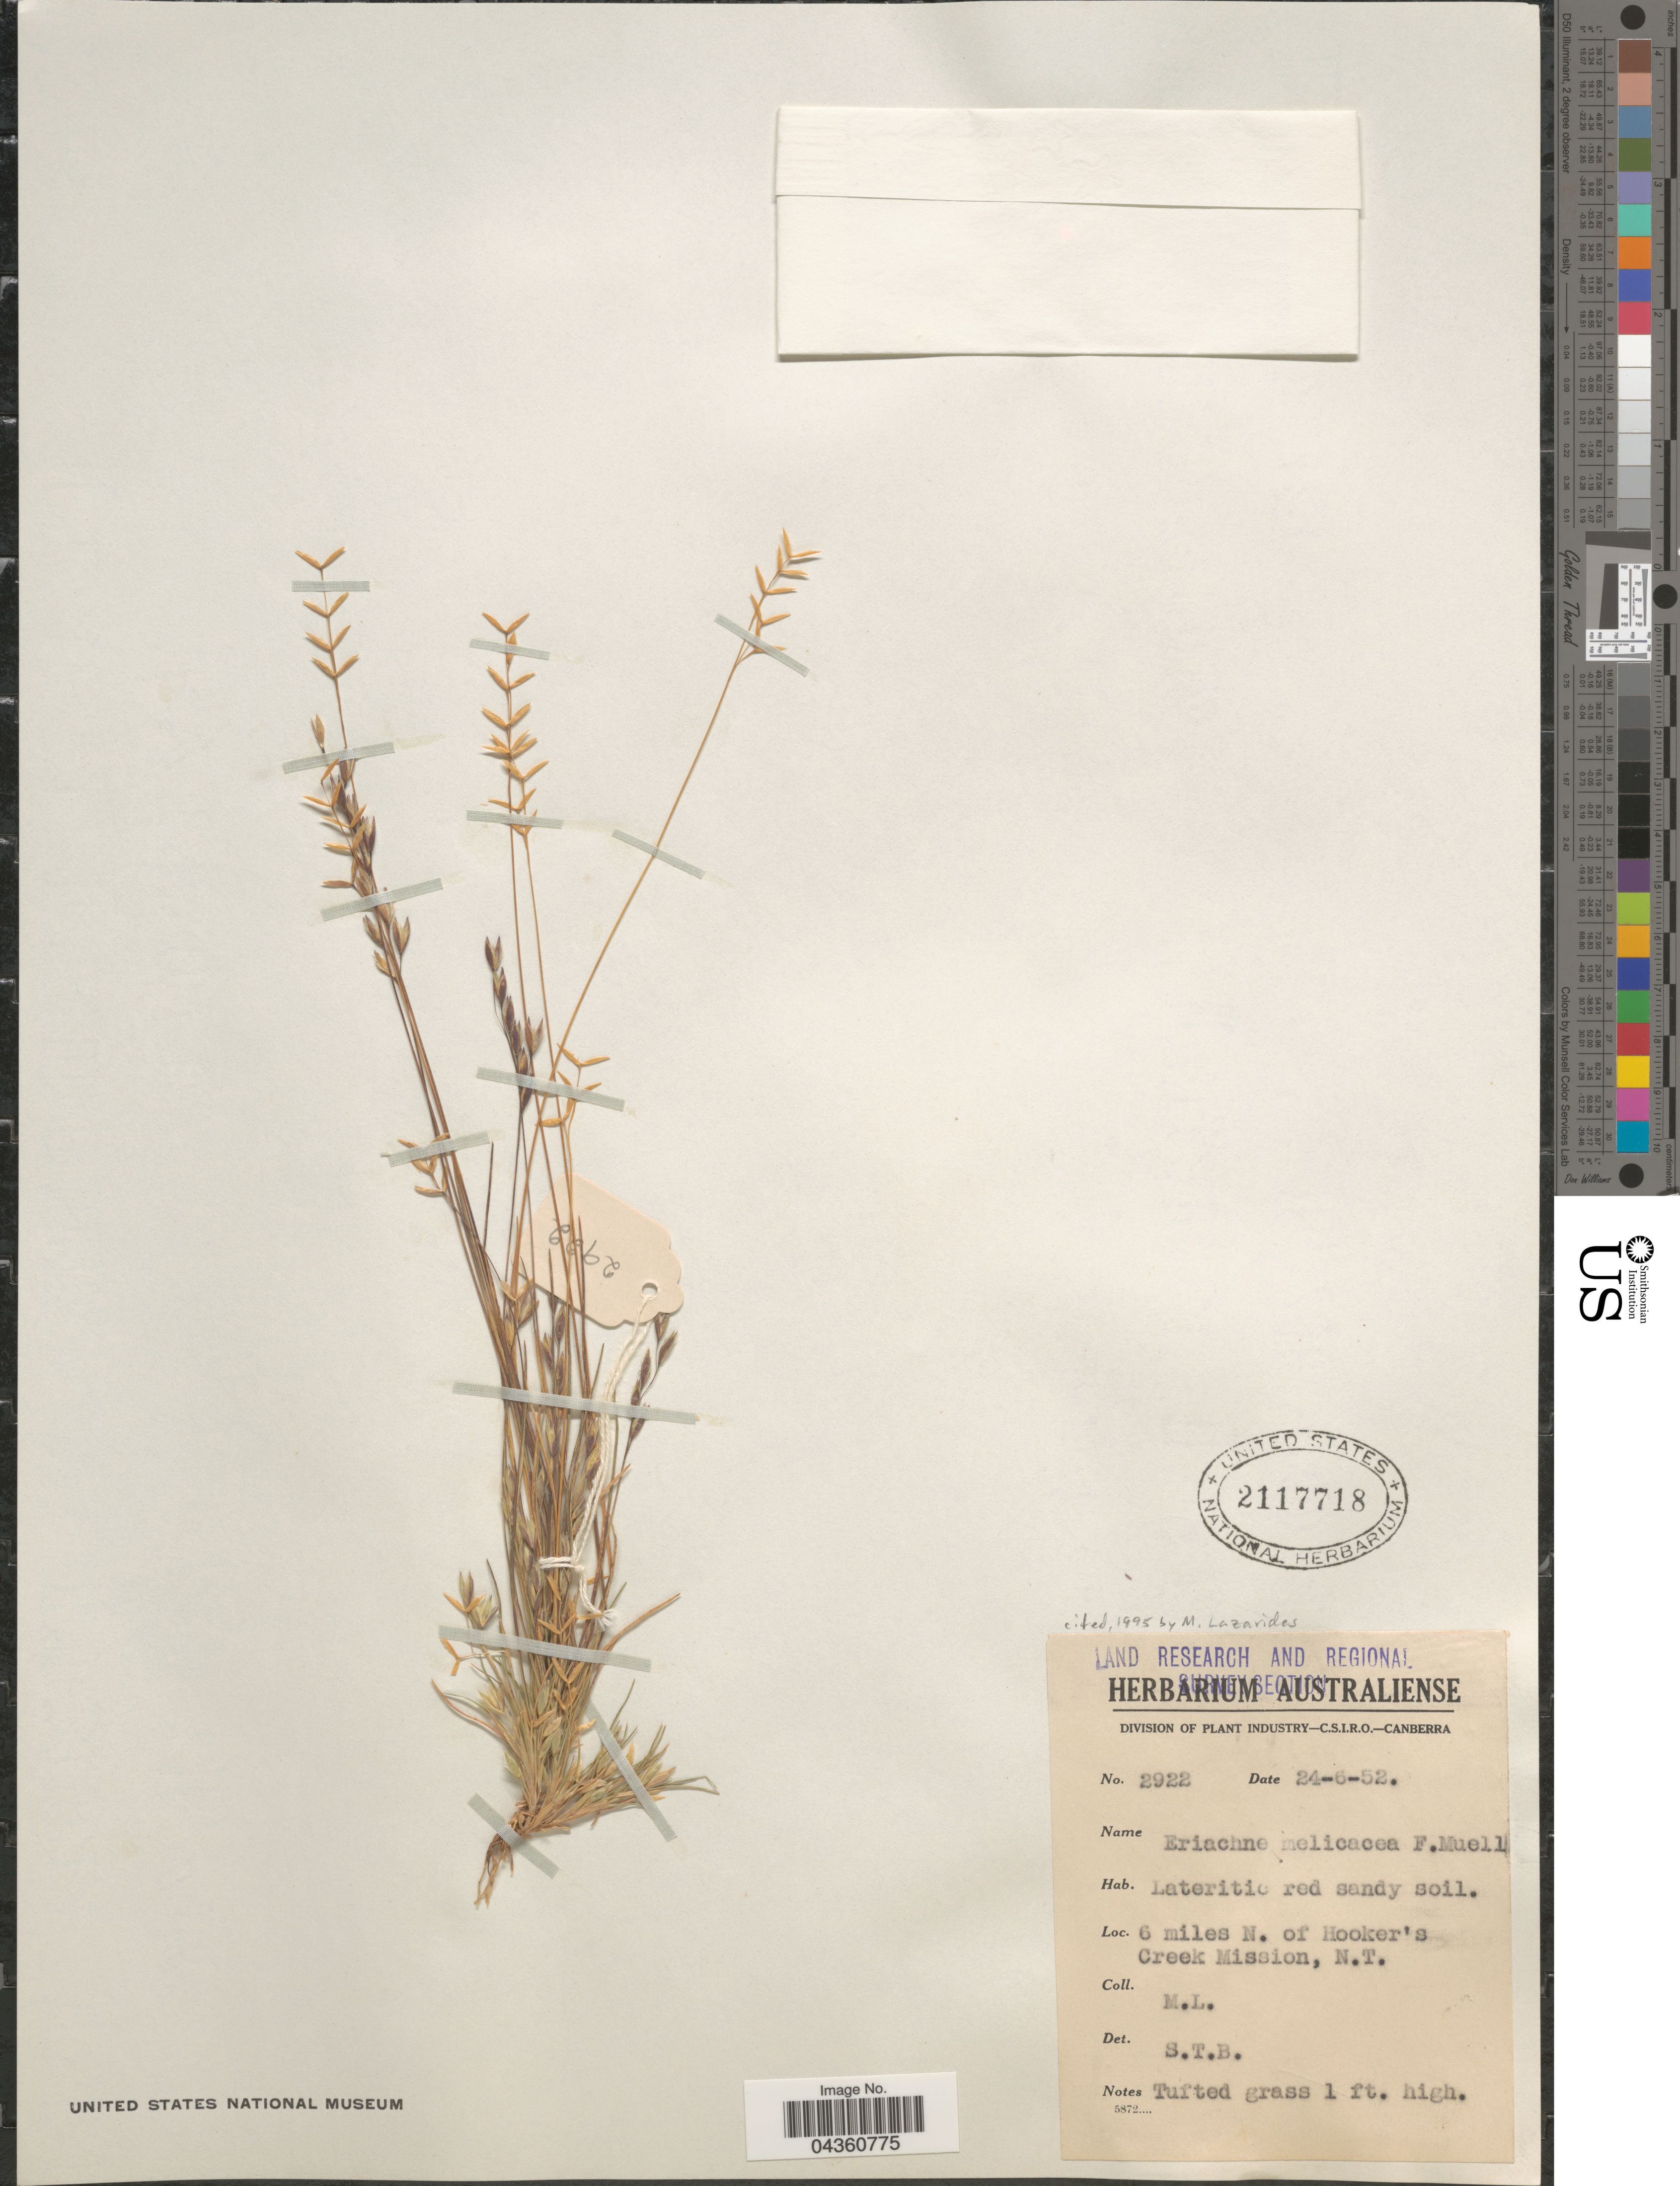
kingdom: Plantae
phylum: Tracheophyta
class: Liliopsida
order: Poales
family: Poaceae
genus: Eriachne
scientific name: Eriachne melicacea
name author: F. Muell.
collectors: M. L.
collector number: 2922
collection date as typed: Transcribed d/m/y: 24/6/52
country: Australia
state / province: Northern Territory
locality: Land Research and Regional Survey Section. 6 miles N. of Hooker's Creek Mission.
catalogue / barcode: US 2117718